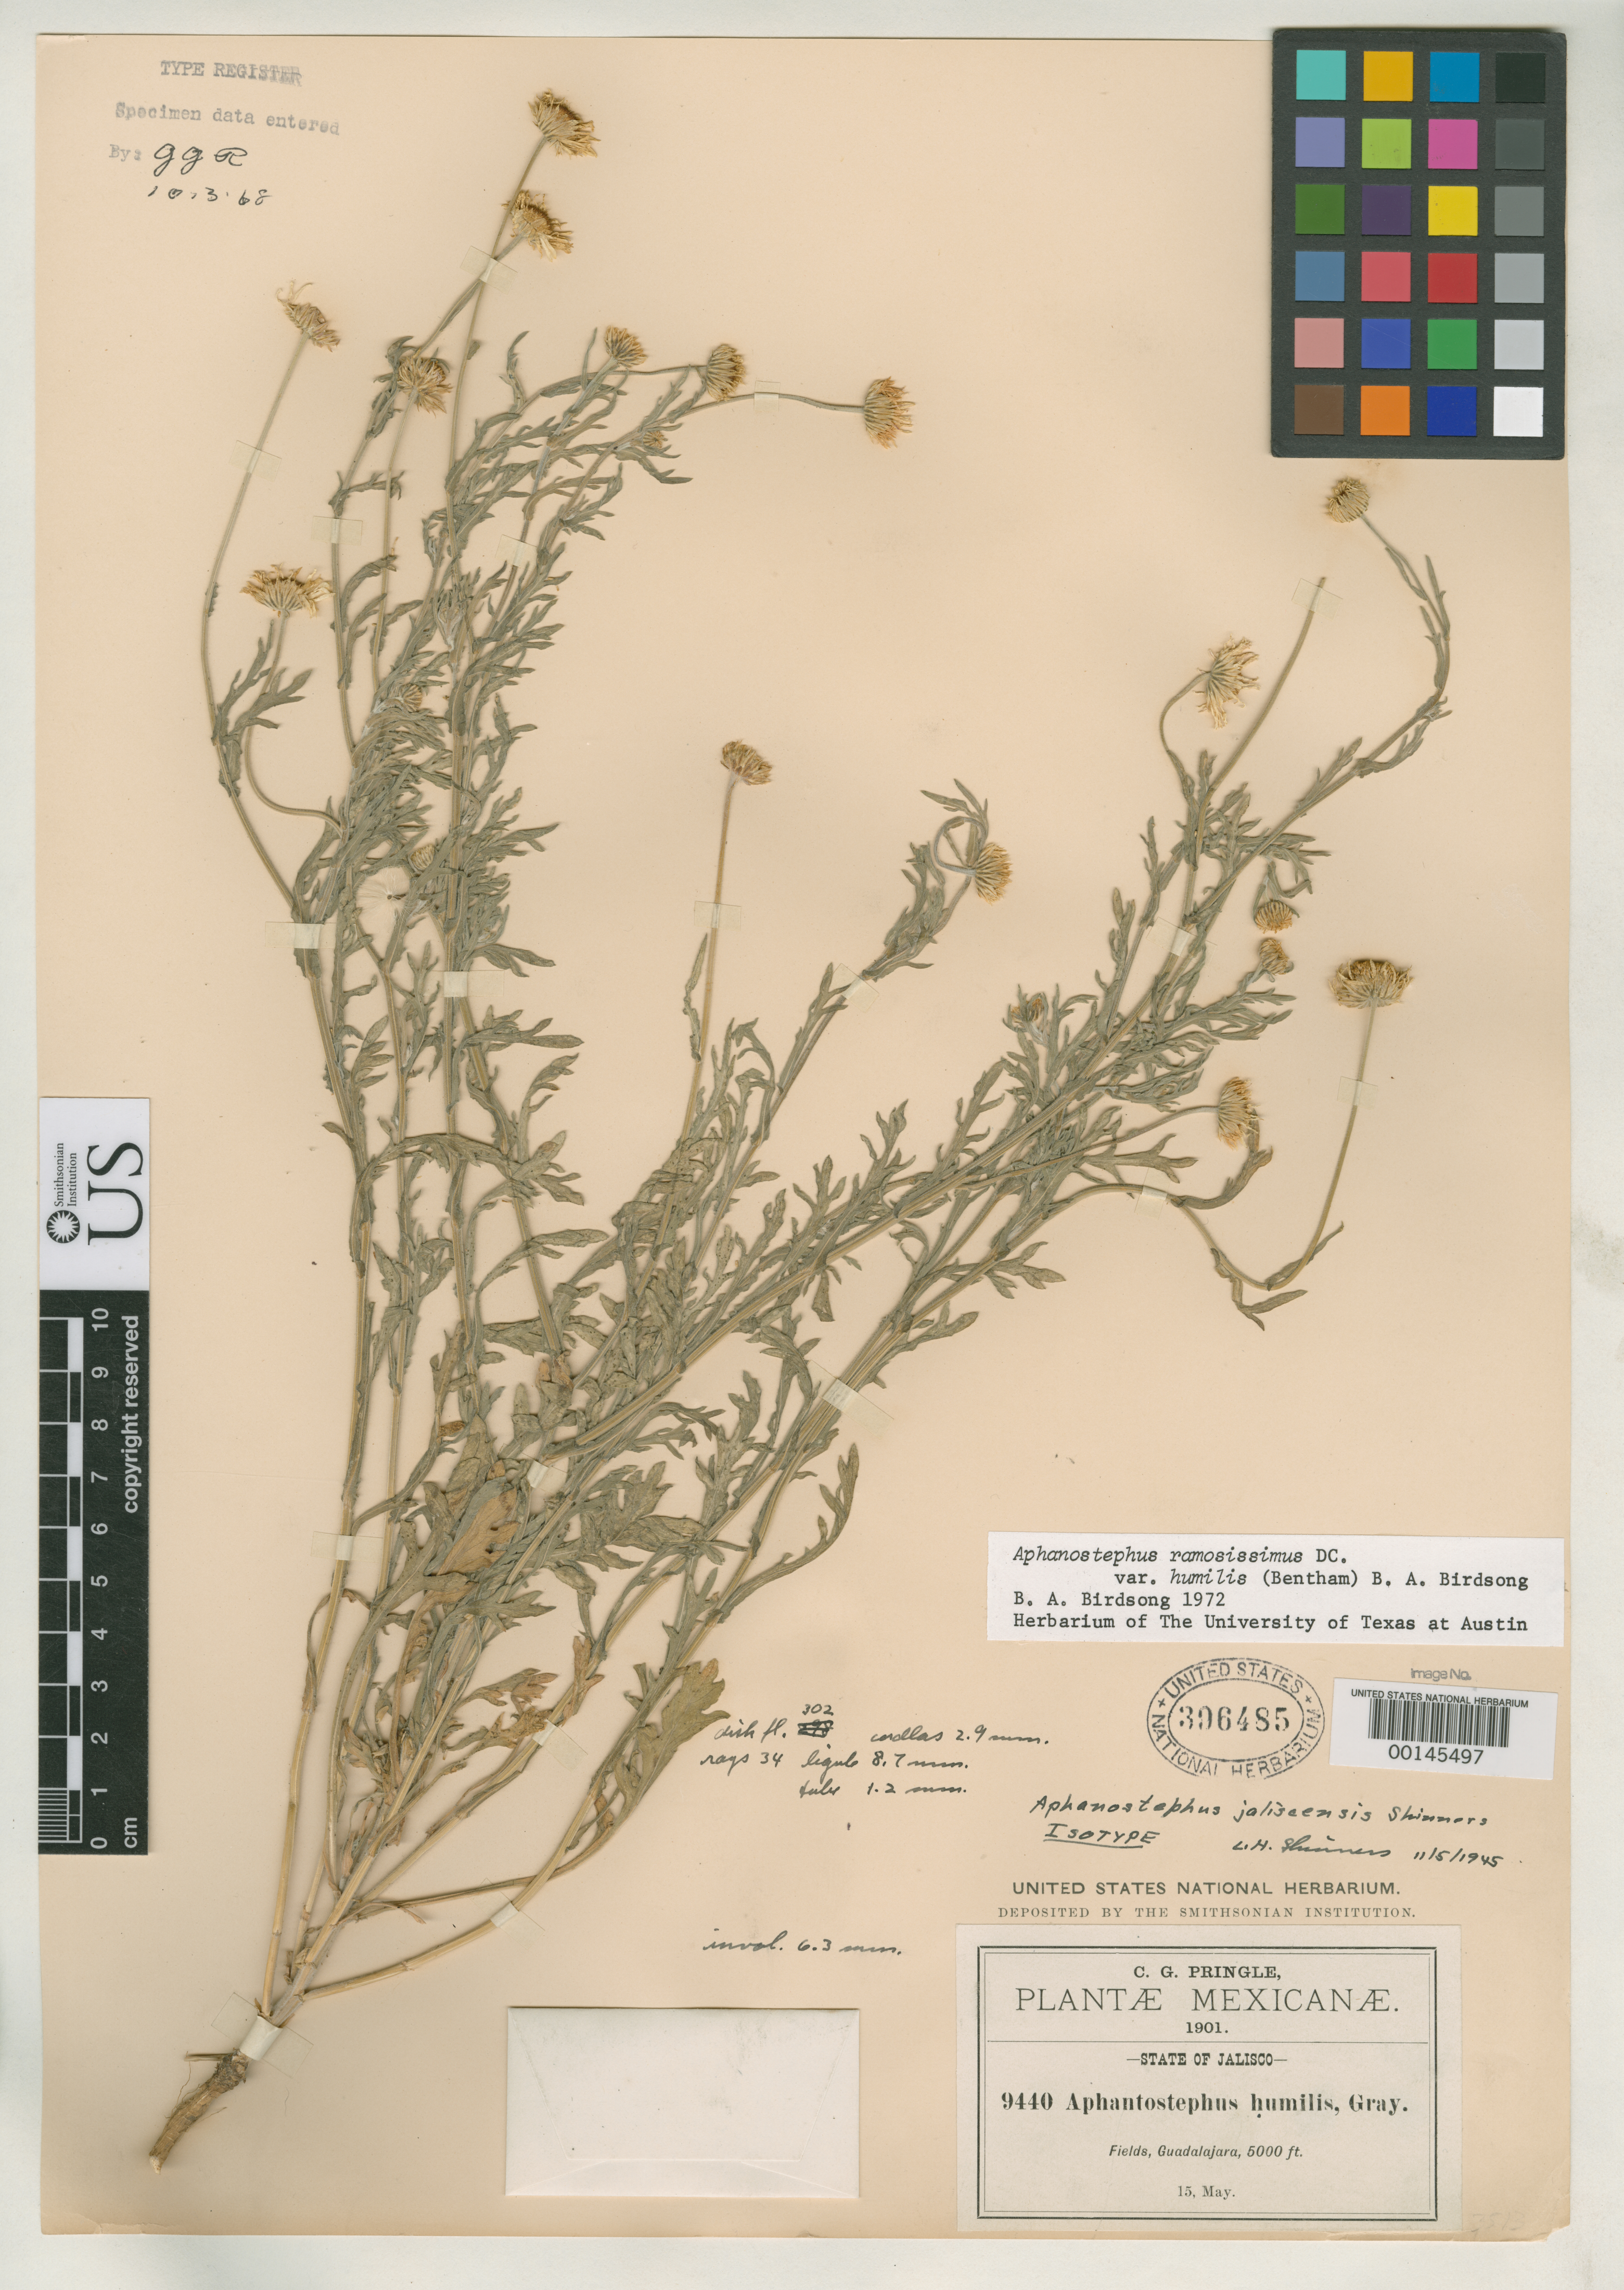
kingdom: Plantae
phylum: Tracheophyta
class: Magnoliopsida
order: Asterales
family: Asteraceae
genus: Aphanostephus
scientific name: Aphanostephus jaliscensis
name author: Shinners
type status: Isotype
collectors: C. G. Pringle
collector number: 9440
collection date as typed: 15 May 1901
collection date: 1901-05-15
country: Mexico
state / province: Jalisco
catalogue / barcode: US 396485